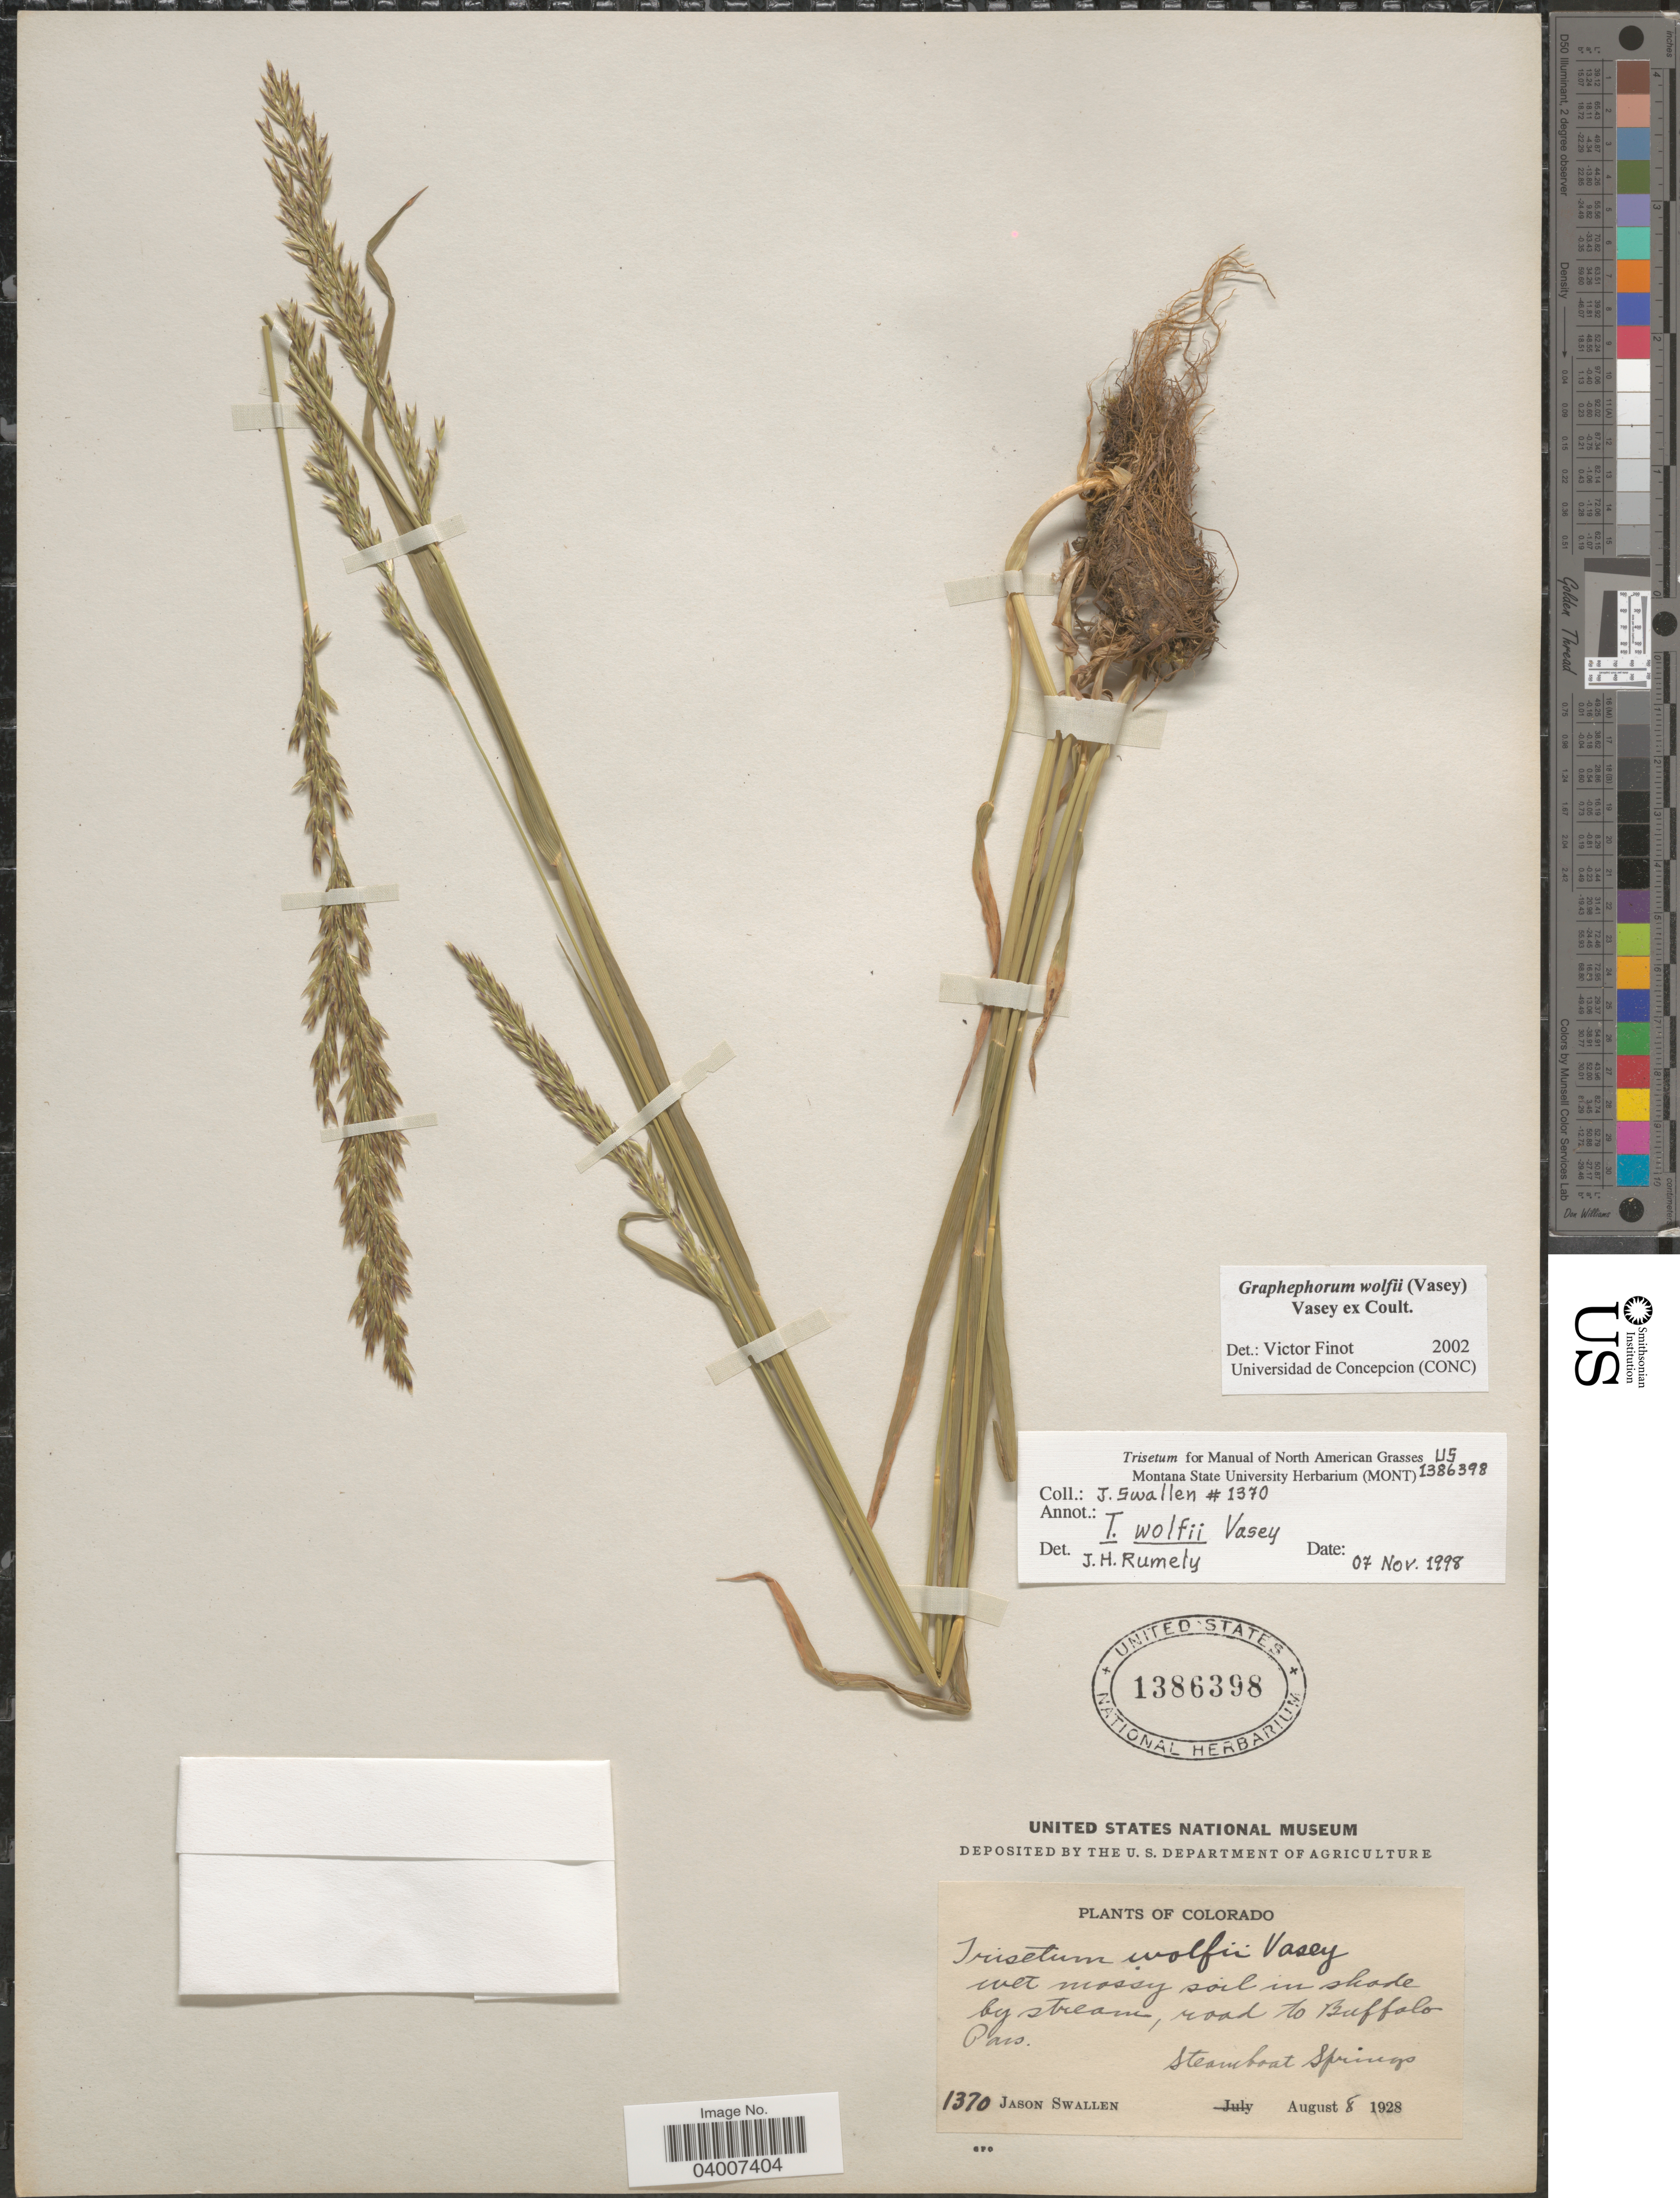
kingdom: Plantae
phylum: Tracheophyta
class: Liliopsida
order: Poales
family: Poaceae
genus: Graphephorum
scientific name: Graphephorum wolfii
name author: (E. Fourn.) Vasey ex Coult.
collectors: J. R. Swallen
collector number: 1370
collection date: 1928-08-08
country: United States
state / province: Colorado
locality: Road to Buffalo Pass. Steamboat Springs.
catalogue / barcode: US 1386398